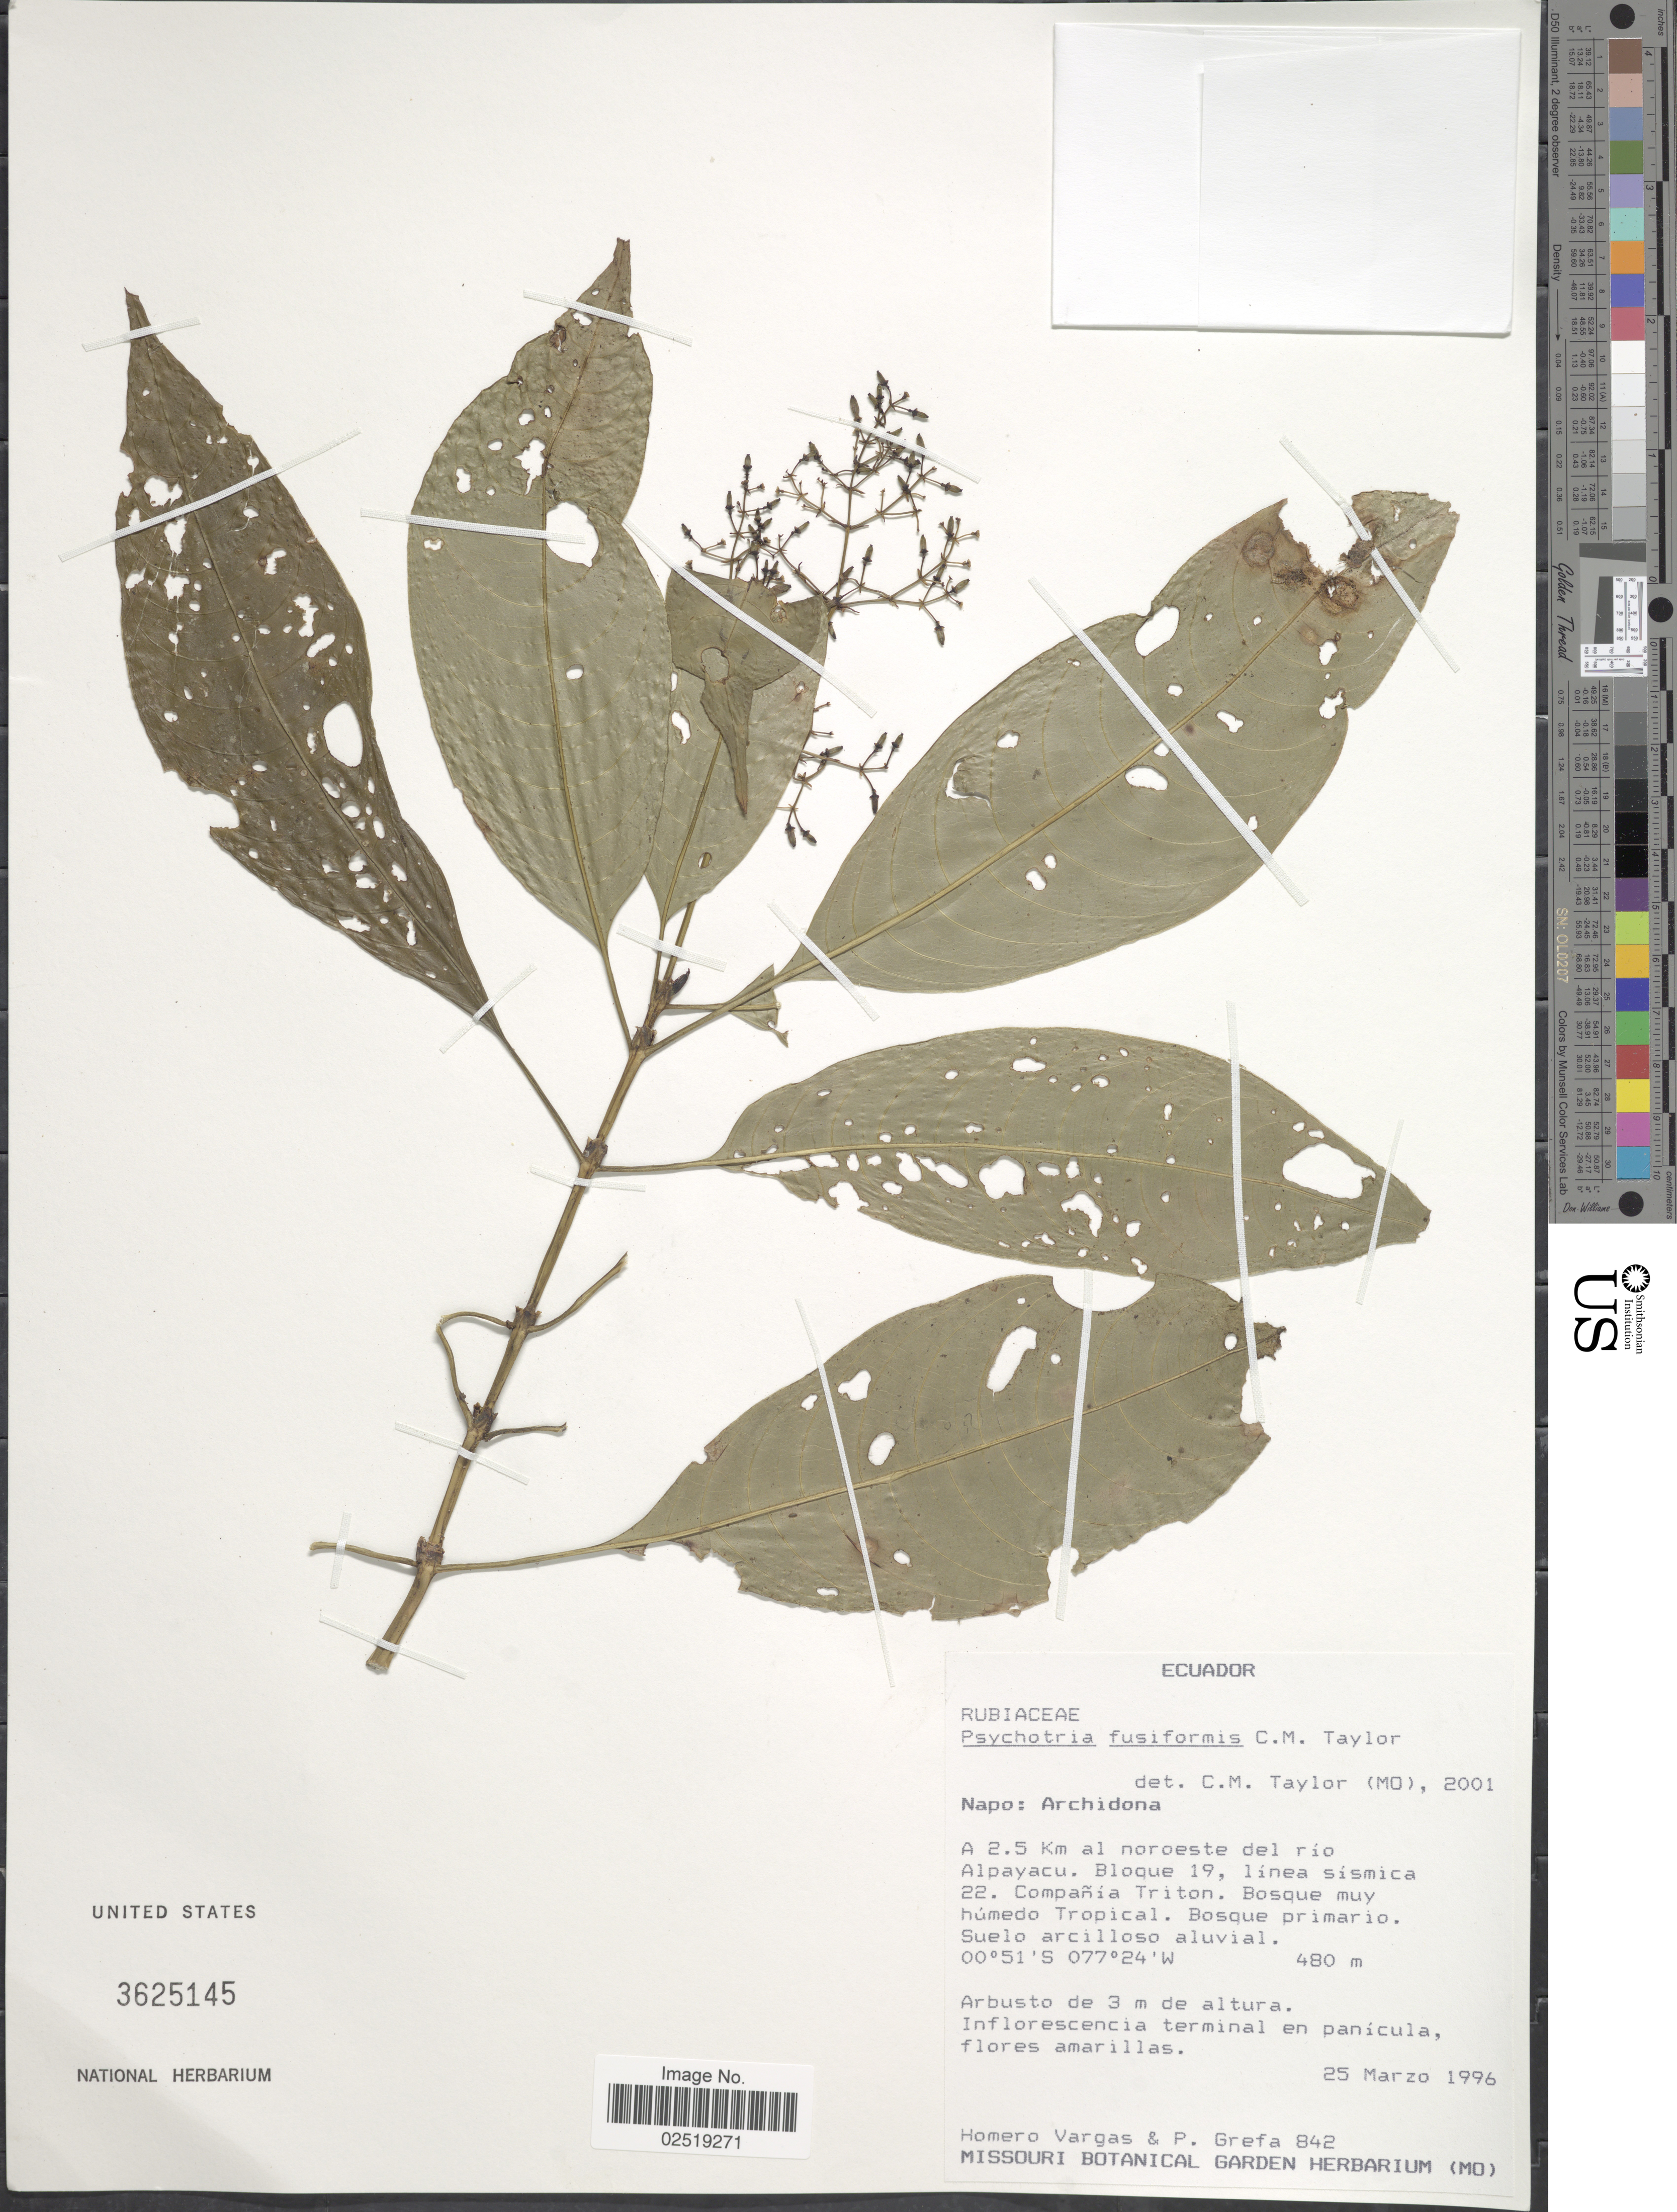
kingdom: Plantae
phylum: Tracheophyta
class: Magnoliopsida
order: Gentianales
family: Rubiaceae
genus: Psychotria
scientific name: Psychotria fusiformis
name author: C.M. Taylor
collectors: H. Vargas & P. Grefa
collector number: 842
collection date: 1996-03-25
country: Ecuador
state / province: Napo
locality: Napo: Archidona. A 2.5 Km al noroste del rio Alpayacu. Bloque 19. linea sismica 22. Compania Triton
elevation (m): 480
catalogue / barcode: US 3625145